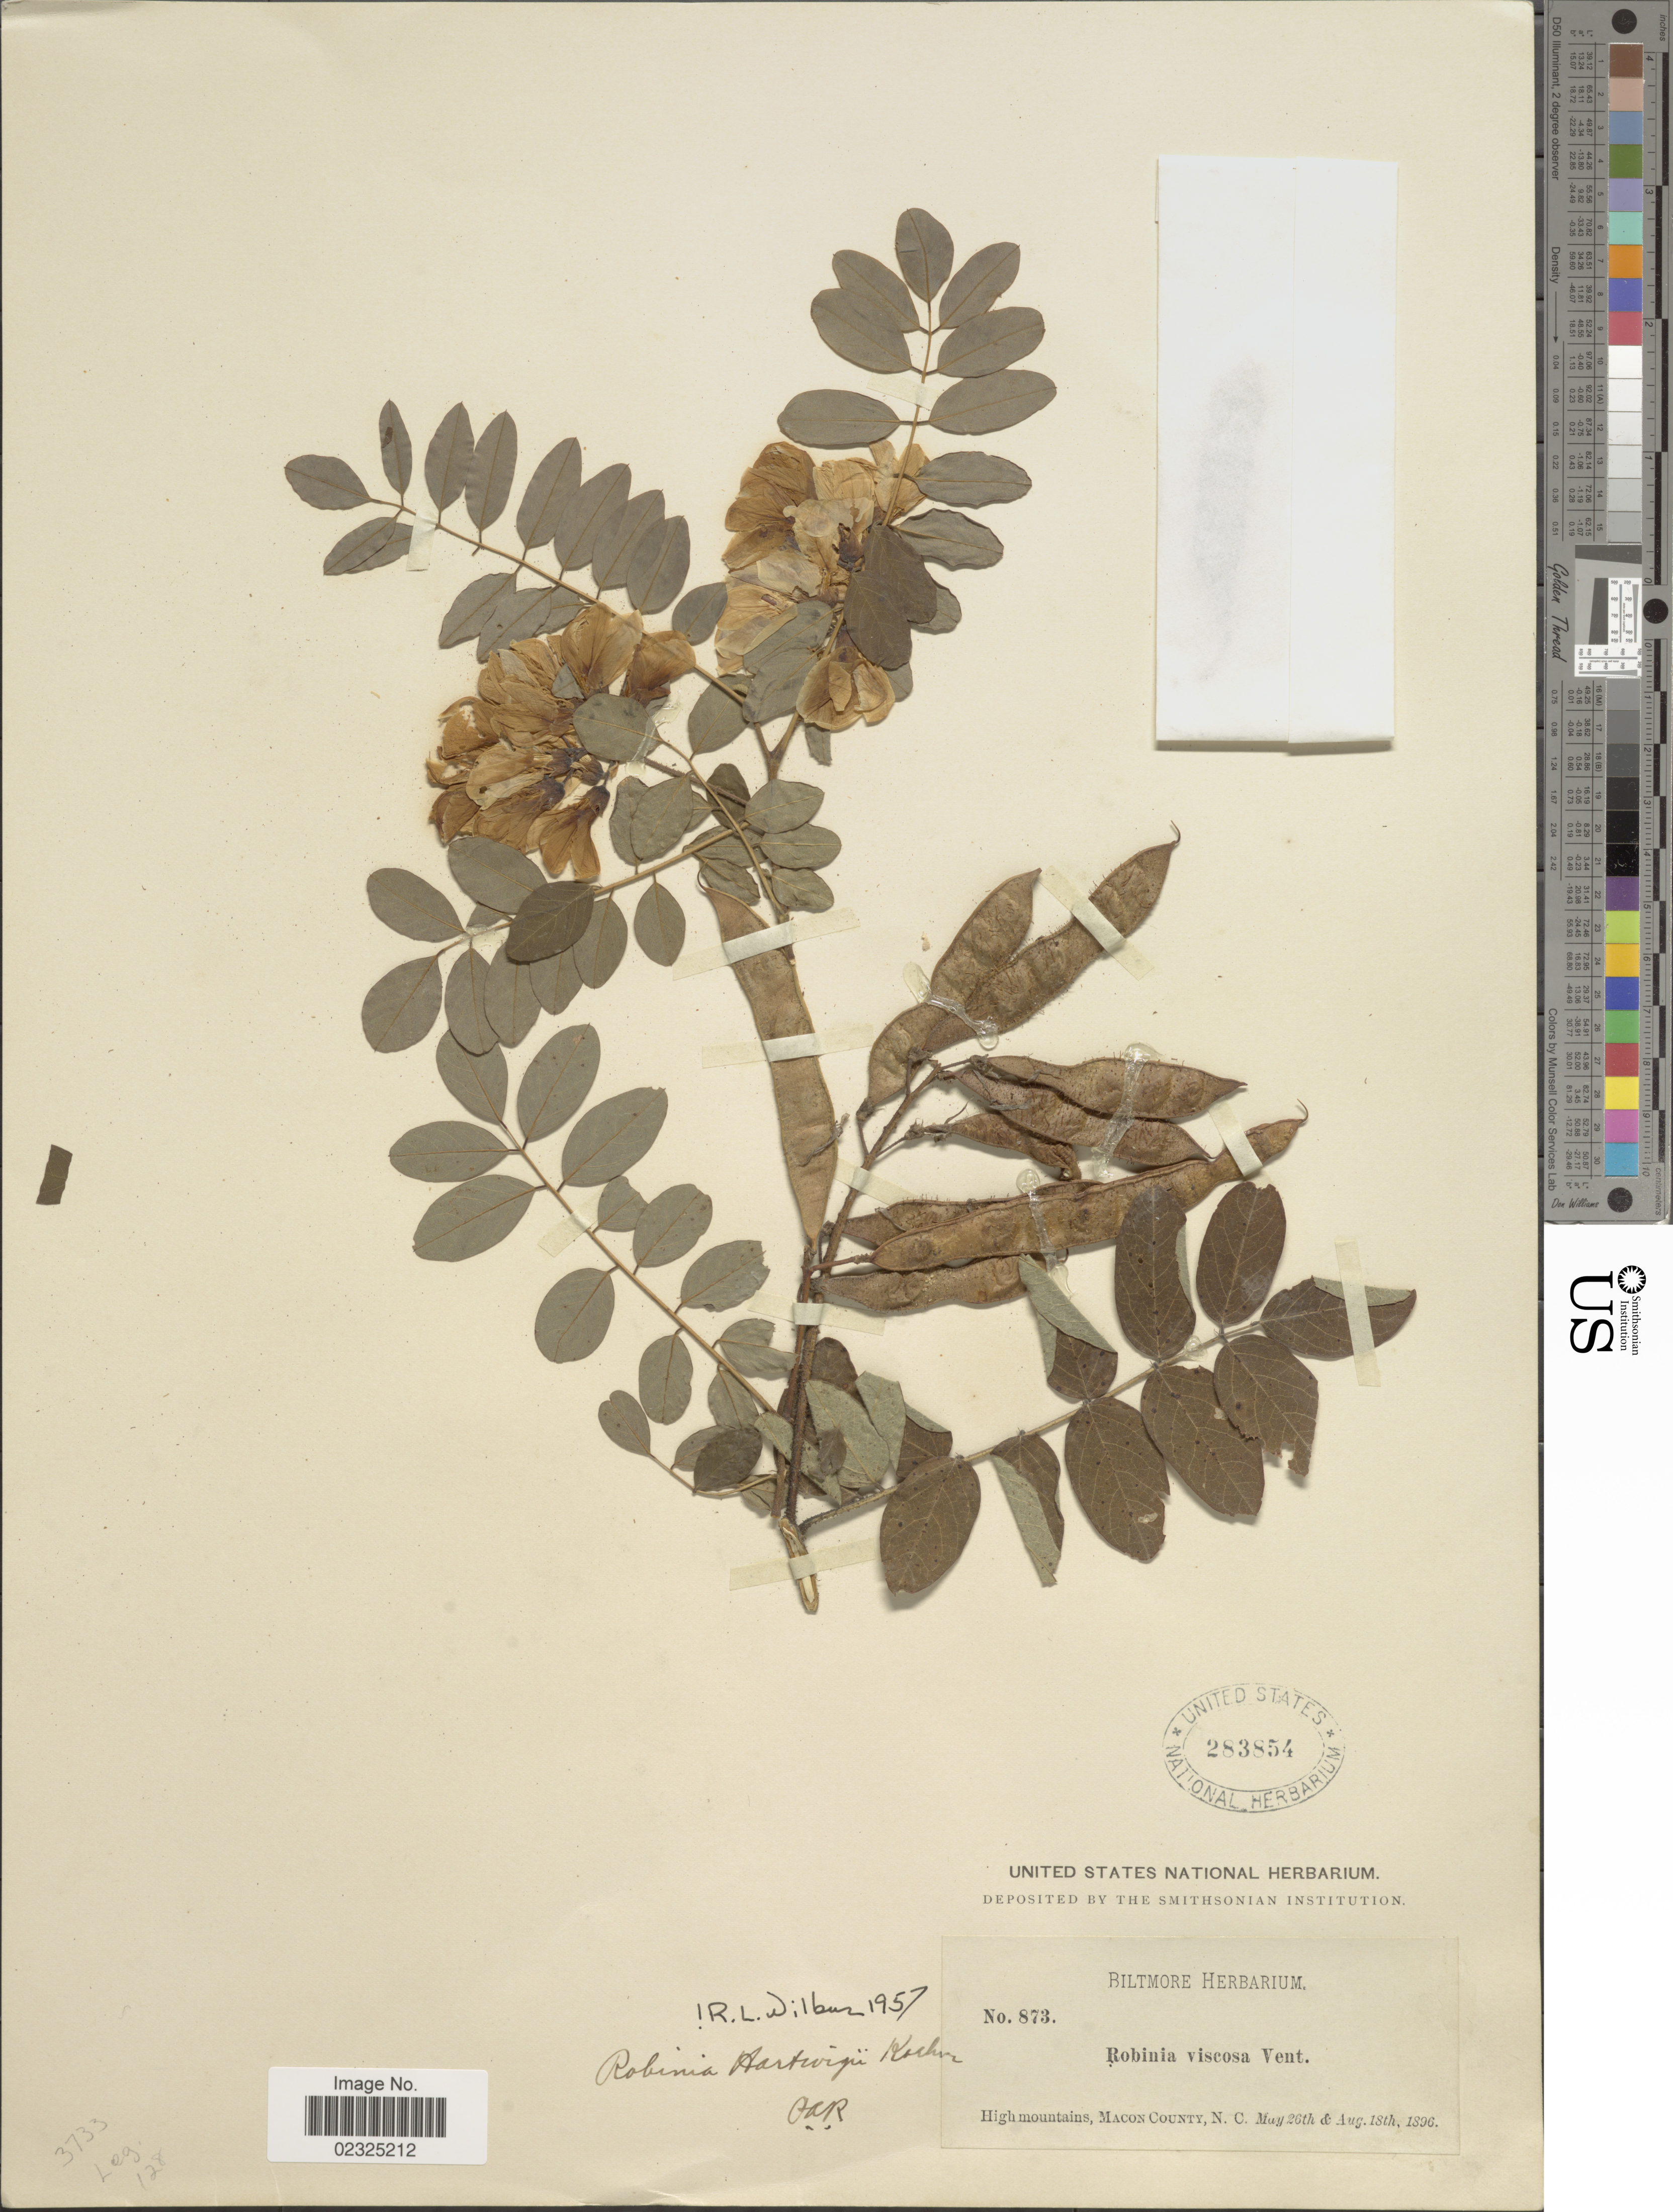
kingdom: Plantae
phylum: Tracheophyta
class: Magnoliopsida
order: Fabales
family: Fabaceae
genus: Robinia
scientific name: Robinia hartwigii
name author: Koehne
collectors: ex herb. Biltmore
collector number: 873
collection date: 1896-05-26/1896-08-18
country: United States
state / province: North Carolina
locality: High mountains, Macon County.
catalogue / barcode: US 283854